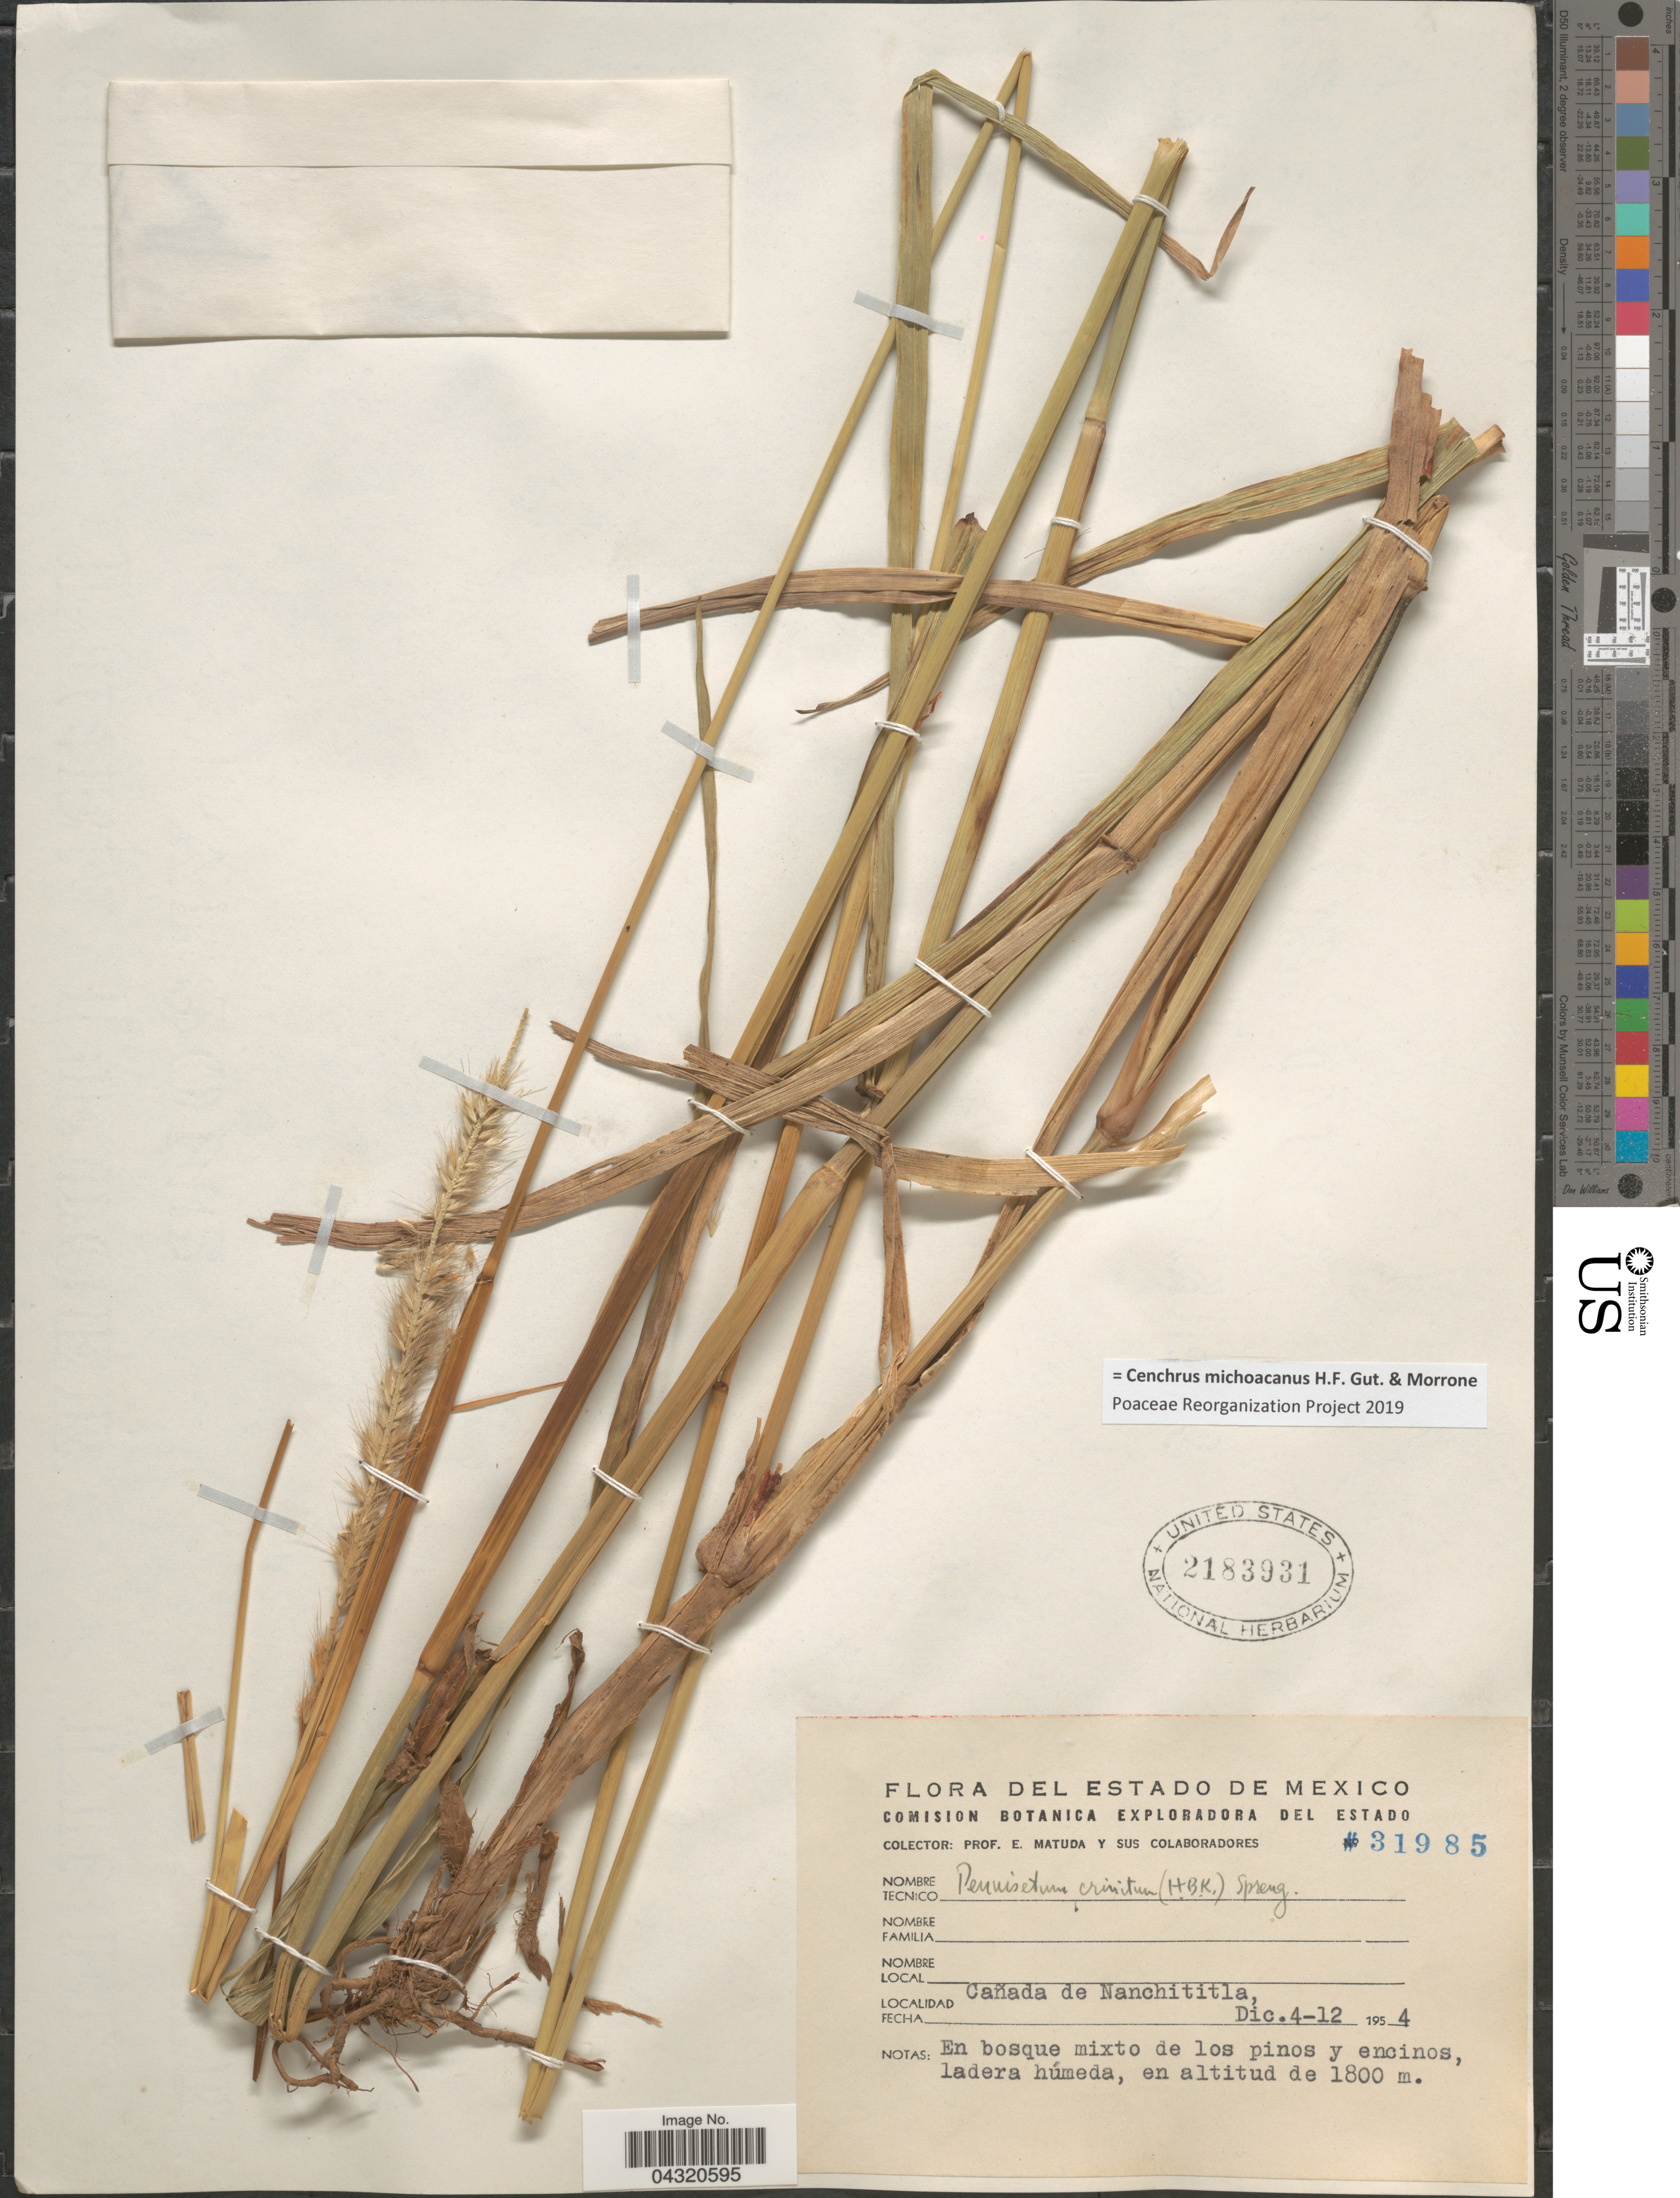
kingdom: Plantae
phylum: Tracheophyta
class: Liliopsida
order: Poales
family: Poaceae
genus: Cenchrus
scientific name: Cenchrus michoacanus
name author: H.F. Gut. & Morrone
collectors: E. Matuda & Sus Colaboradores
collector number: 31985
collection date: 1954-12-04/1954-12-12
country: Mexico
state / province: México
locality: Cañada de Nanchititla.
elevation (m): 1800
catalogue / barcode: US 2183931